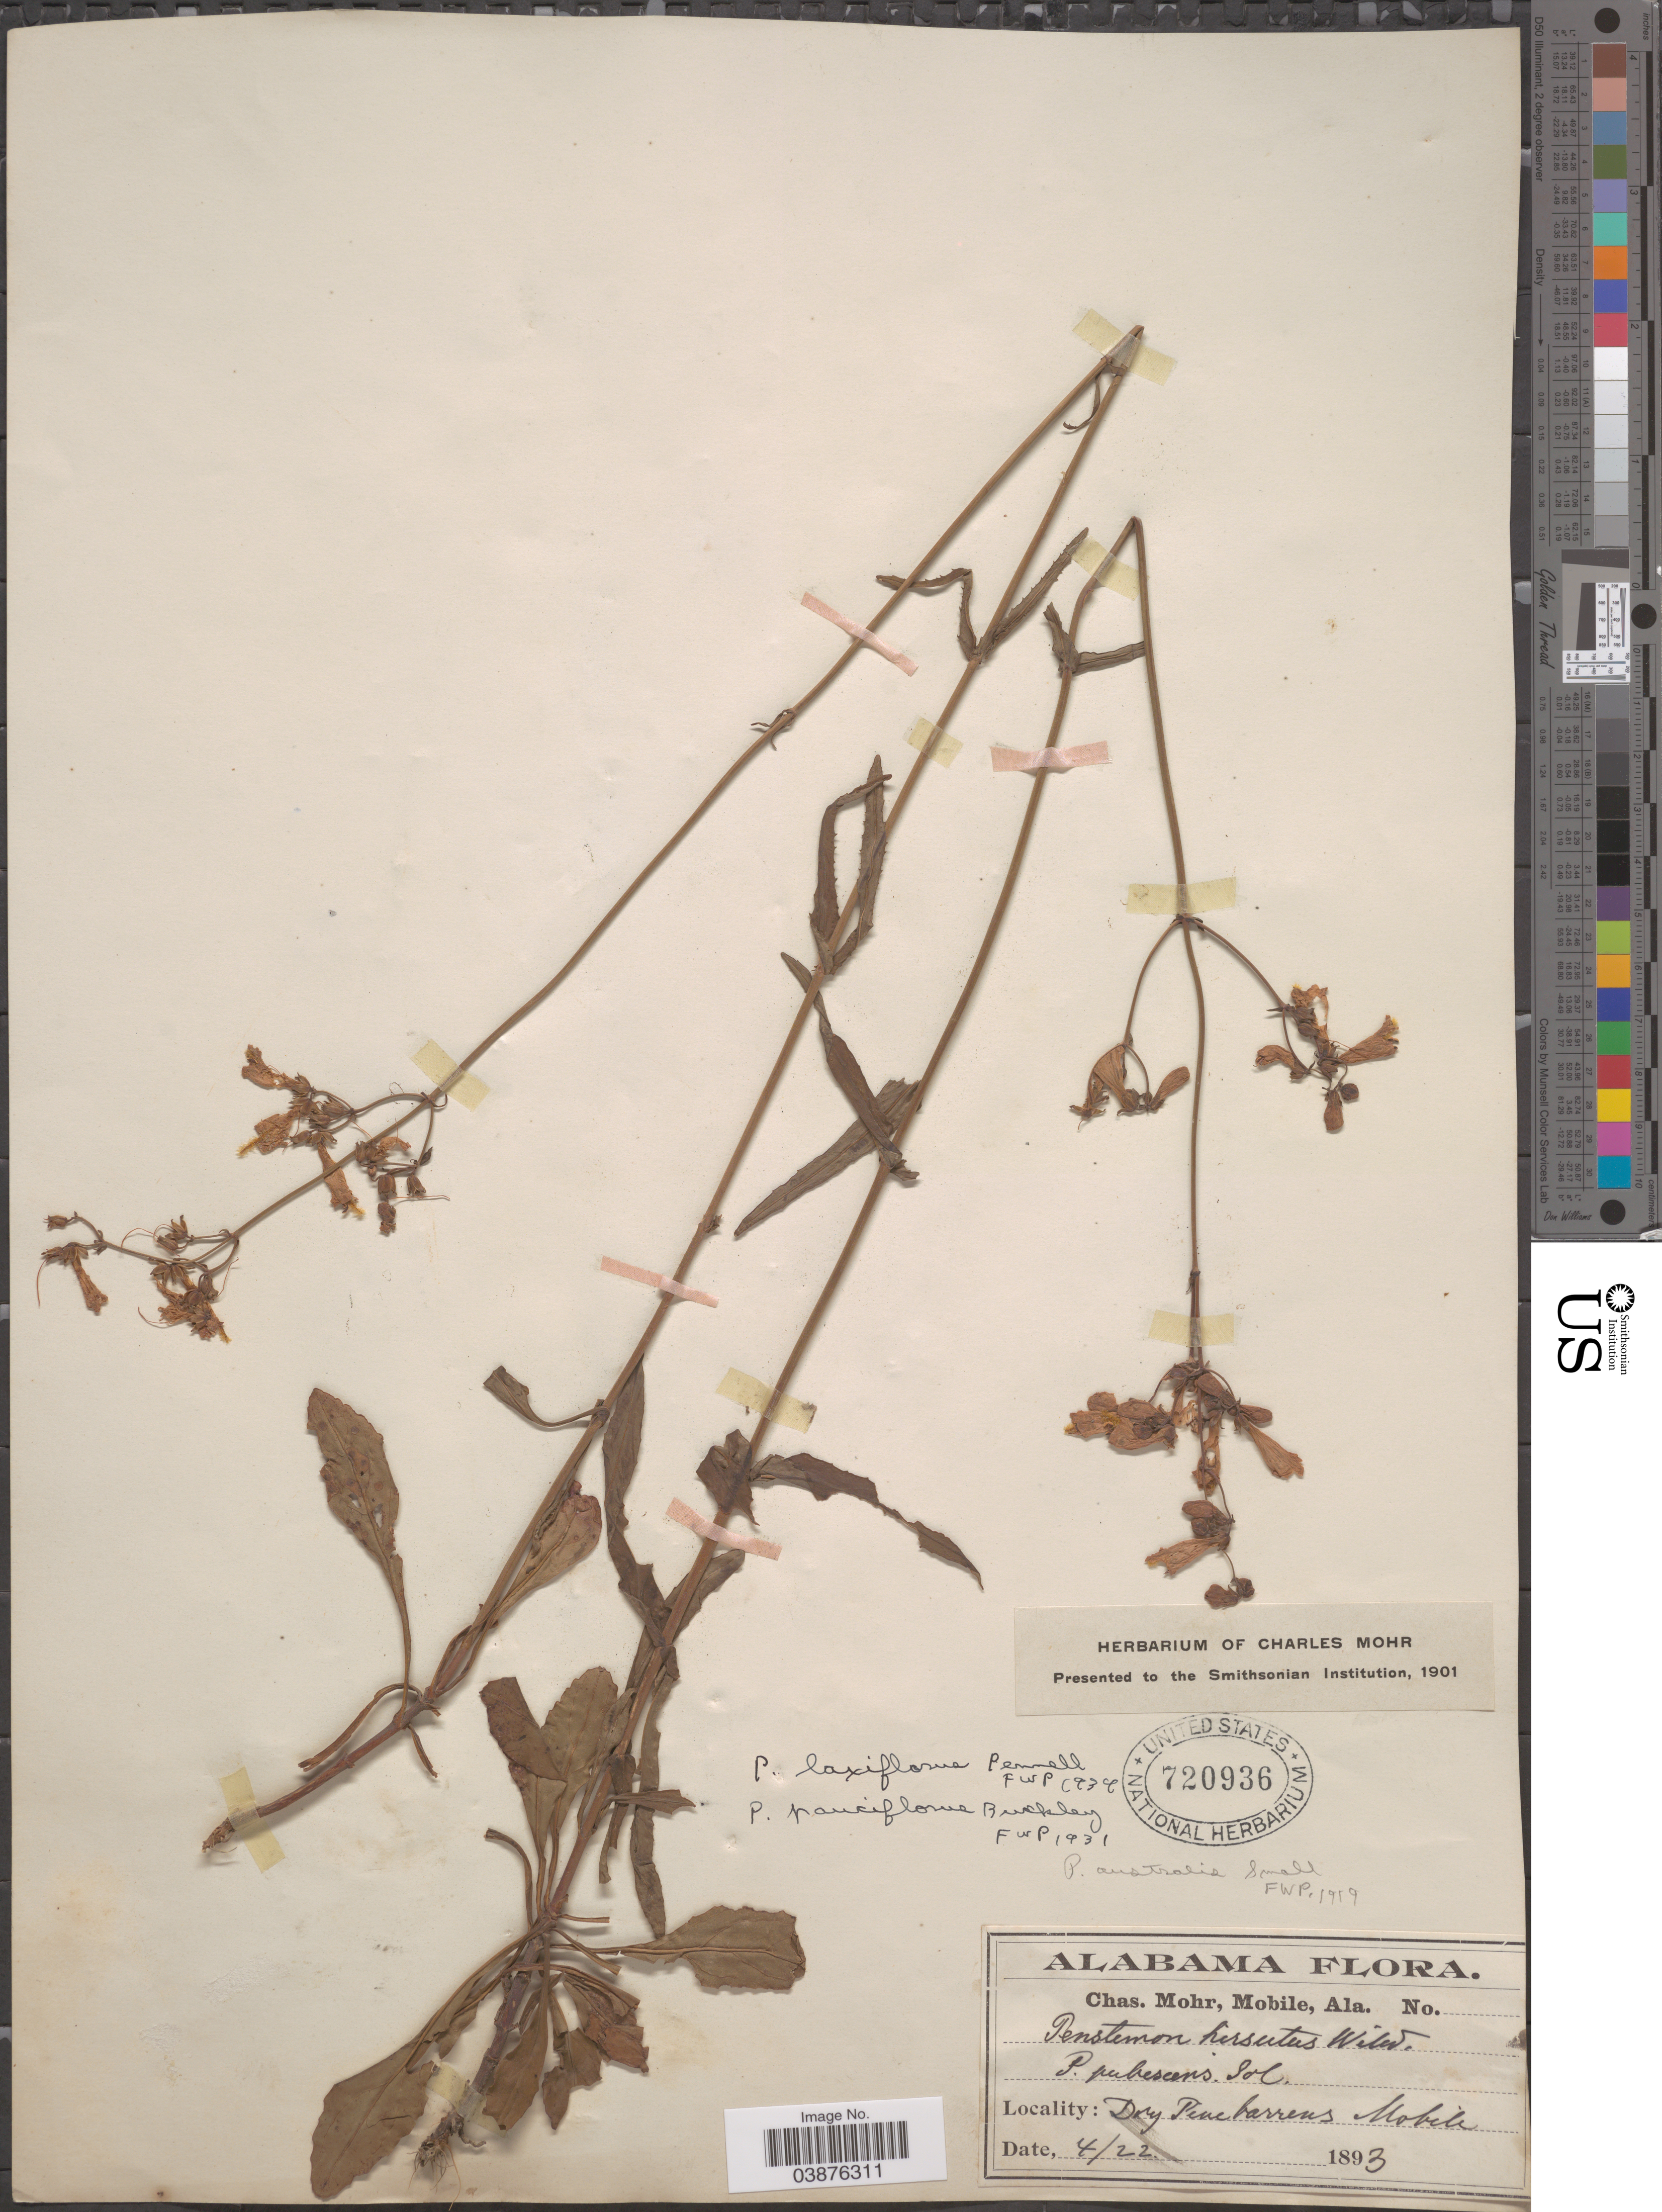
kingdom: Plantae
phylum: Tracheophyta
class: Magnoliopsida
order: Lamiales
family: Plantaginaceae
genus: Penstemon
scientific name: Penstemon laxiflorus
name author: Pennell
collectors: Mohr, C. T. (herbarium)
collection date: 1893-04-22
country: United States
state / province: Alabama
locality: Mobile.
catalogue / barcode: US 720936